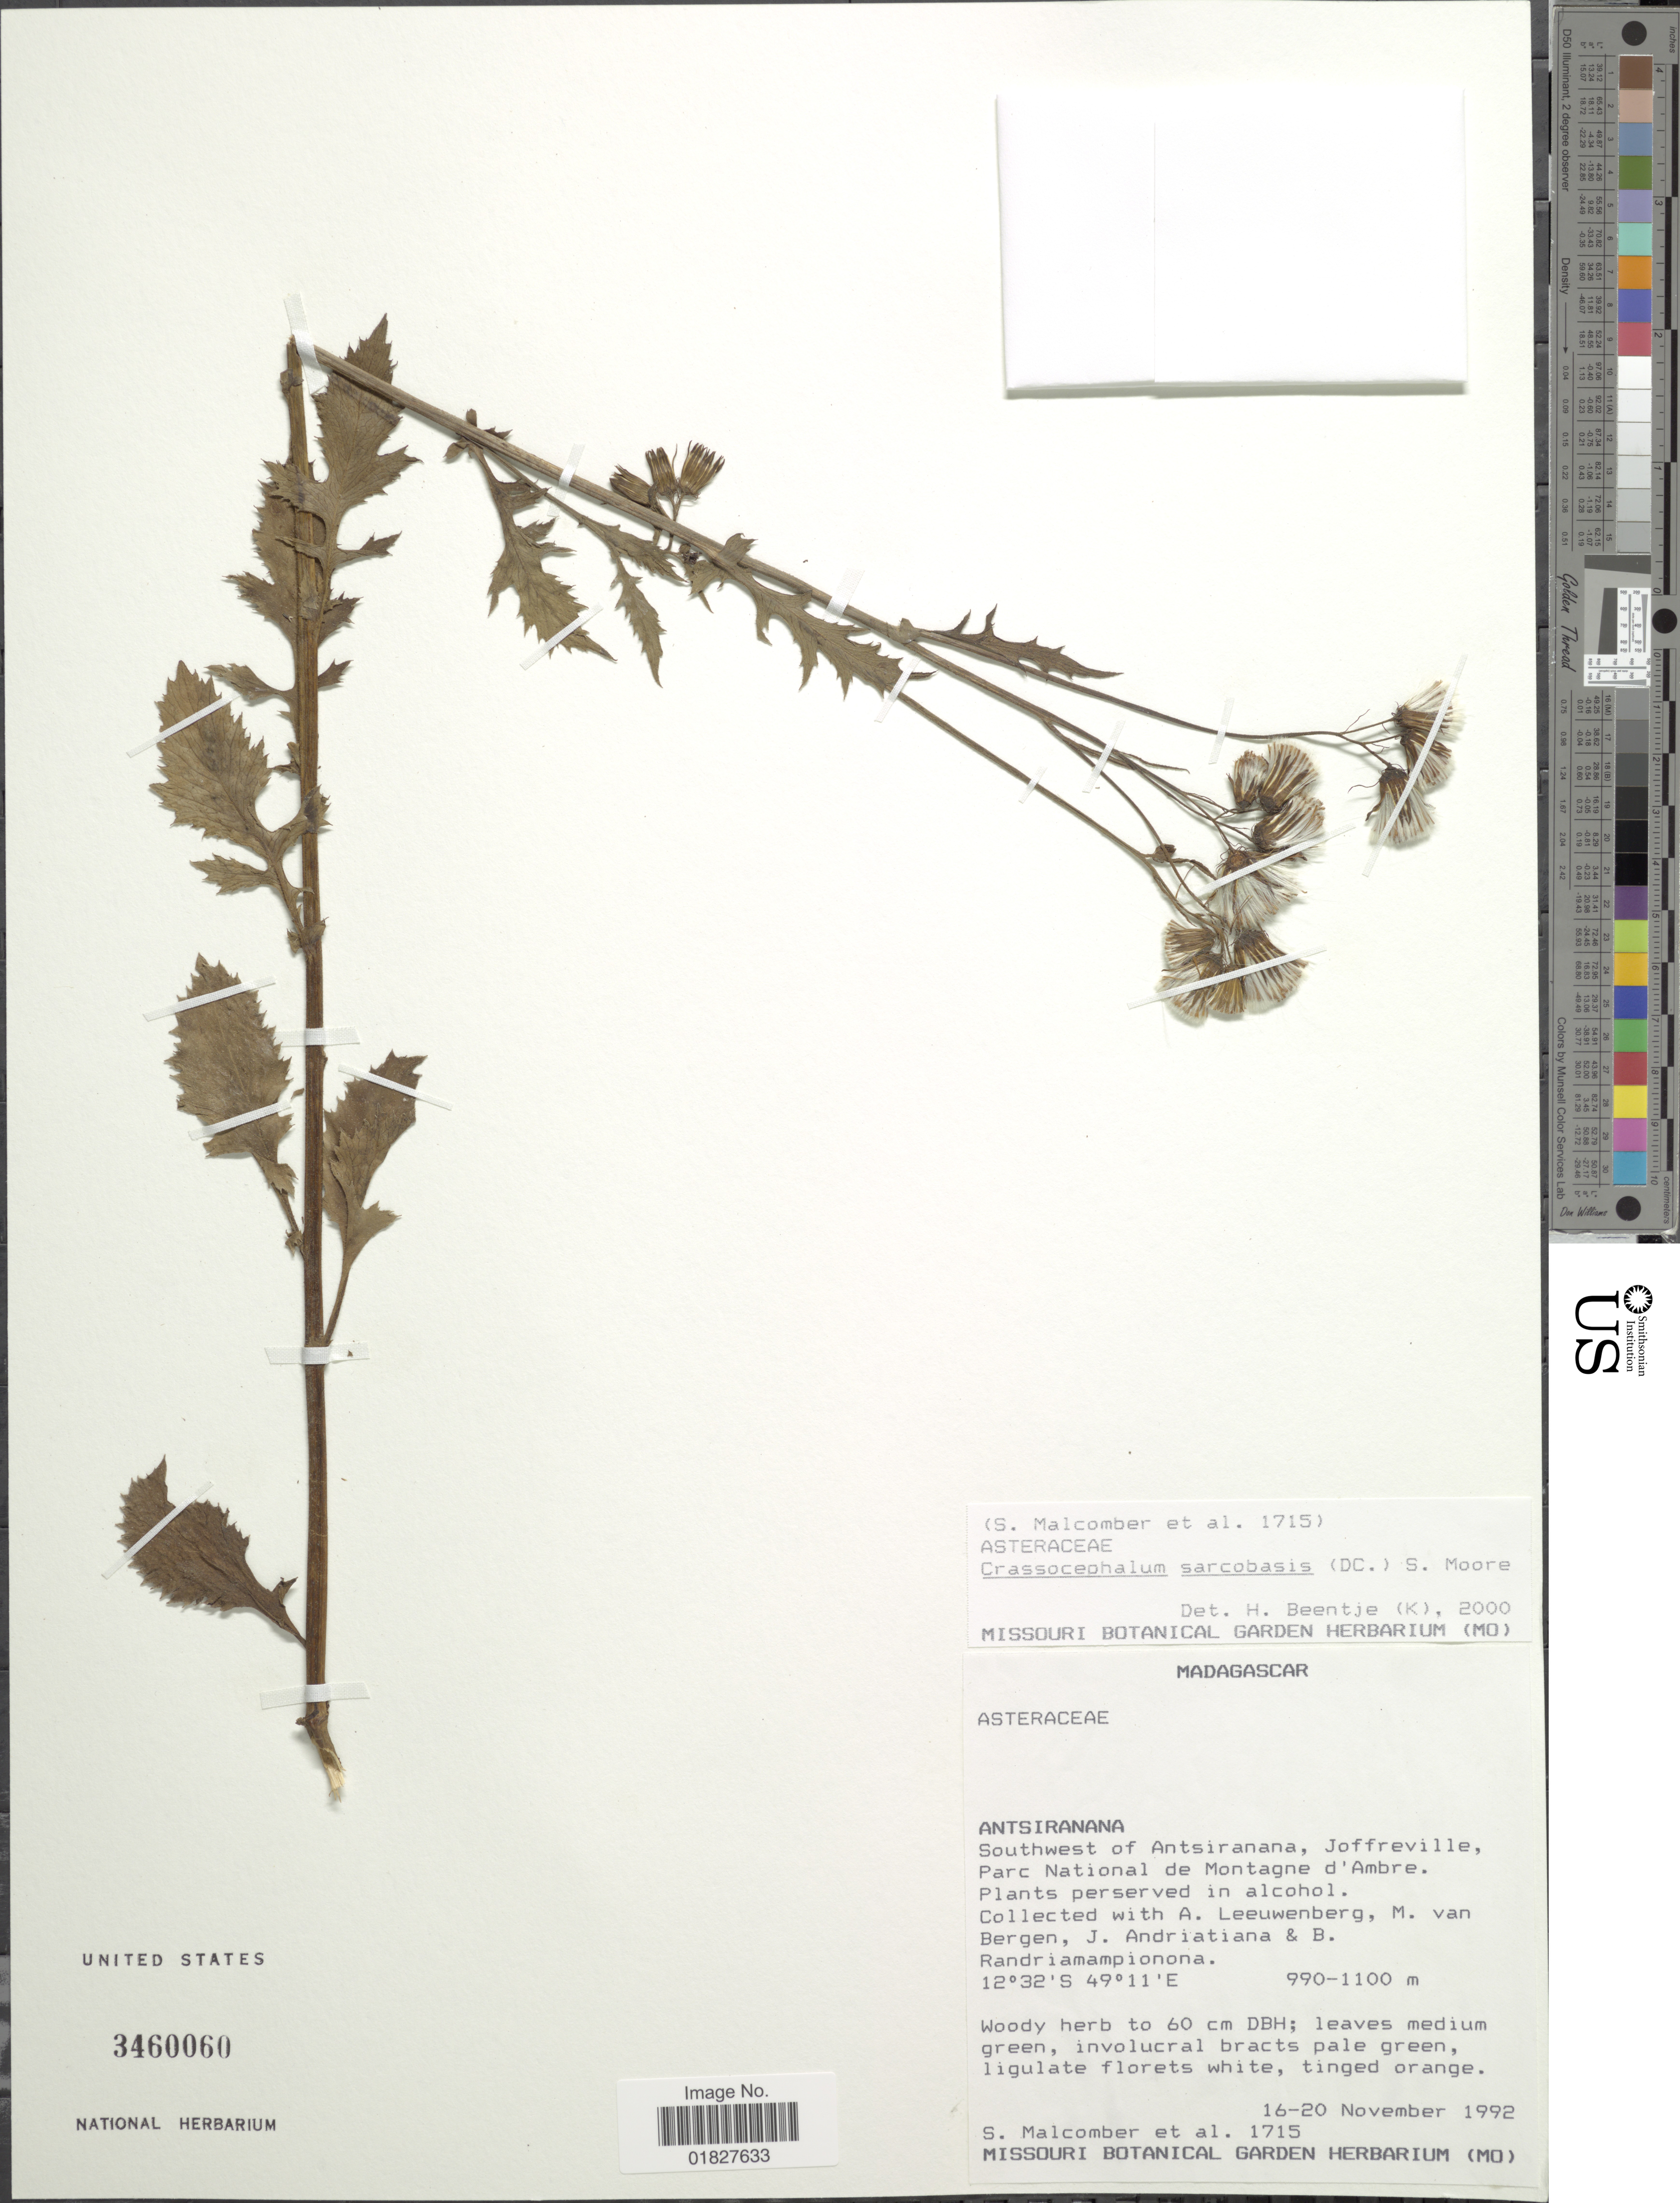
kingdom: Plantae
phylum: Tracheophyta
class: Magnoliopsida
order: Asterales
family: Asteraceae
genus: Crassocephalum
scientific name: Crassocephalum sarcobasis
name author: S. Moore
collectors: S. T. Malcomber, A. Leeuwenberg, M. van Bergen, J. Andriatiana & B. Randriamampionona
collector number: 1715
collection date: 1992-11-16/1992-11-20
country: Madagascar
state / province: Diana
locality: Southwest of Antsiranana, Joffreville, Parc Nacional de Montagne d'Ambre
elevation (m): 990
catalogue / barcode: US 3460060